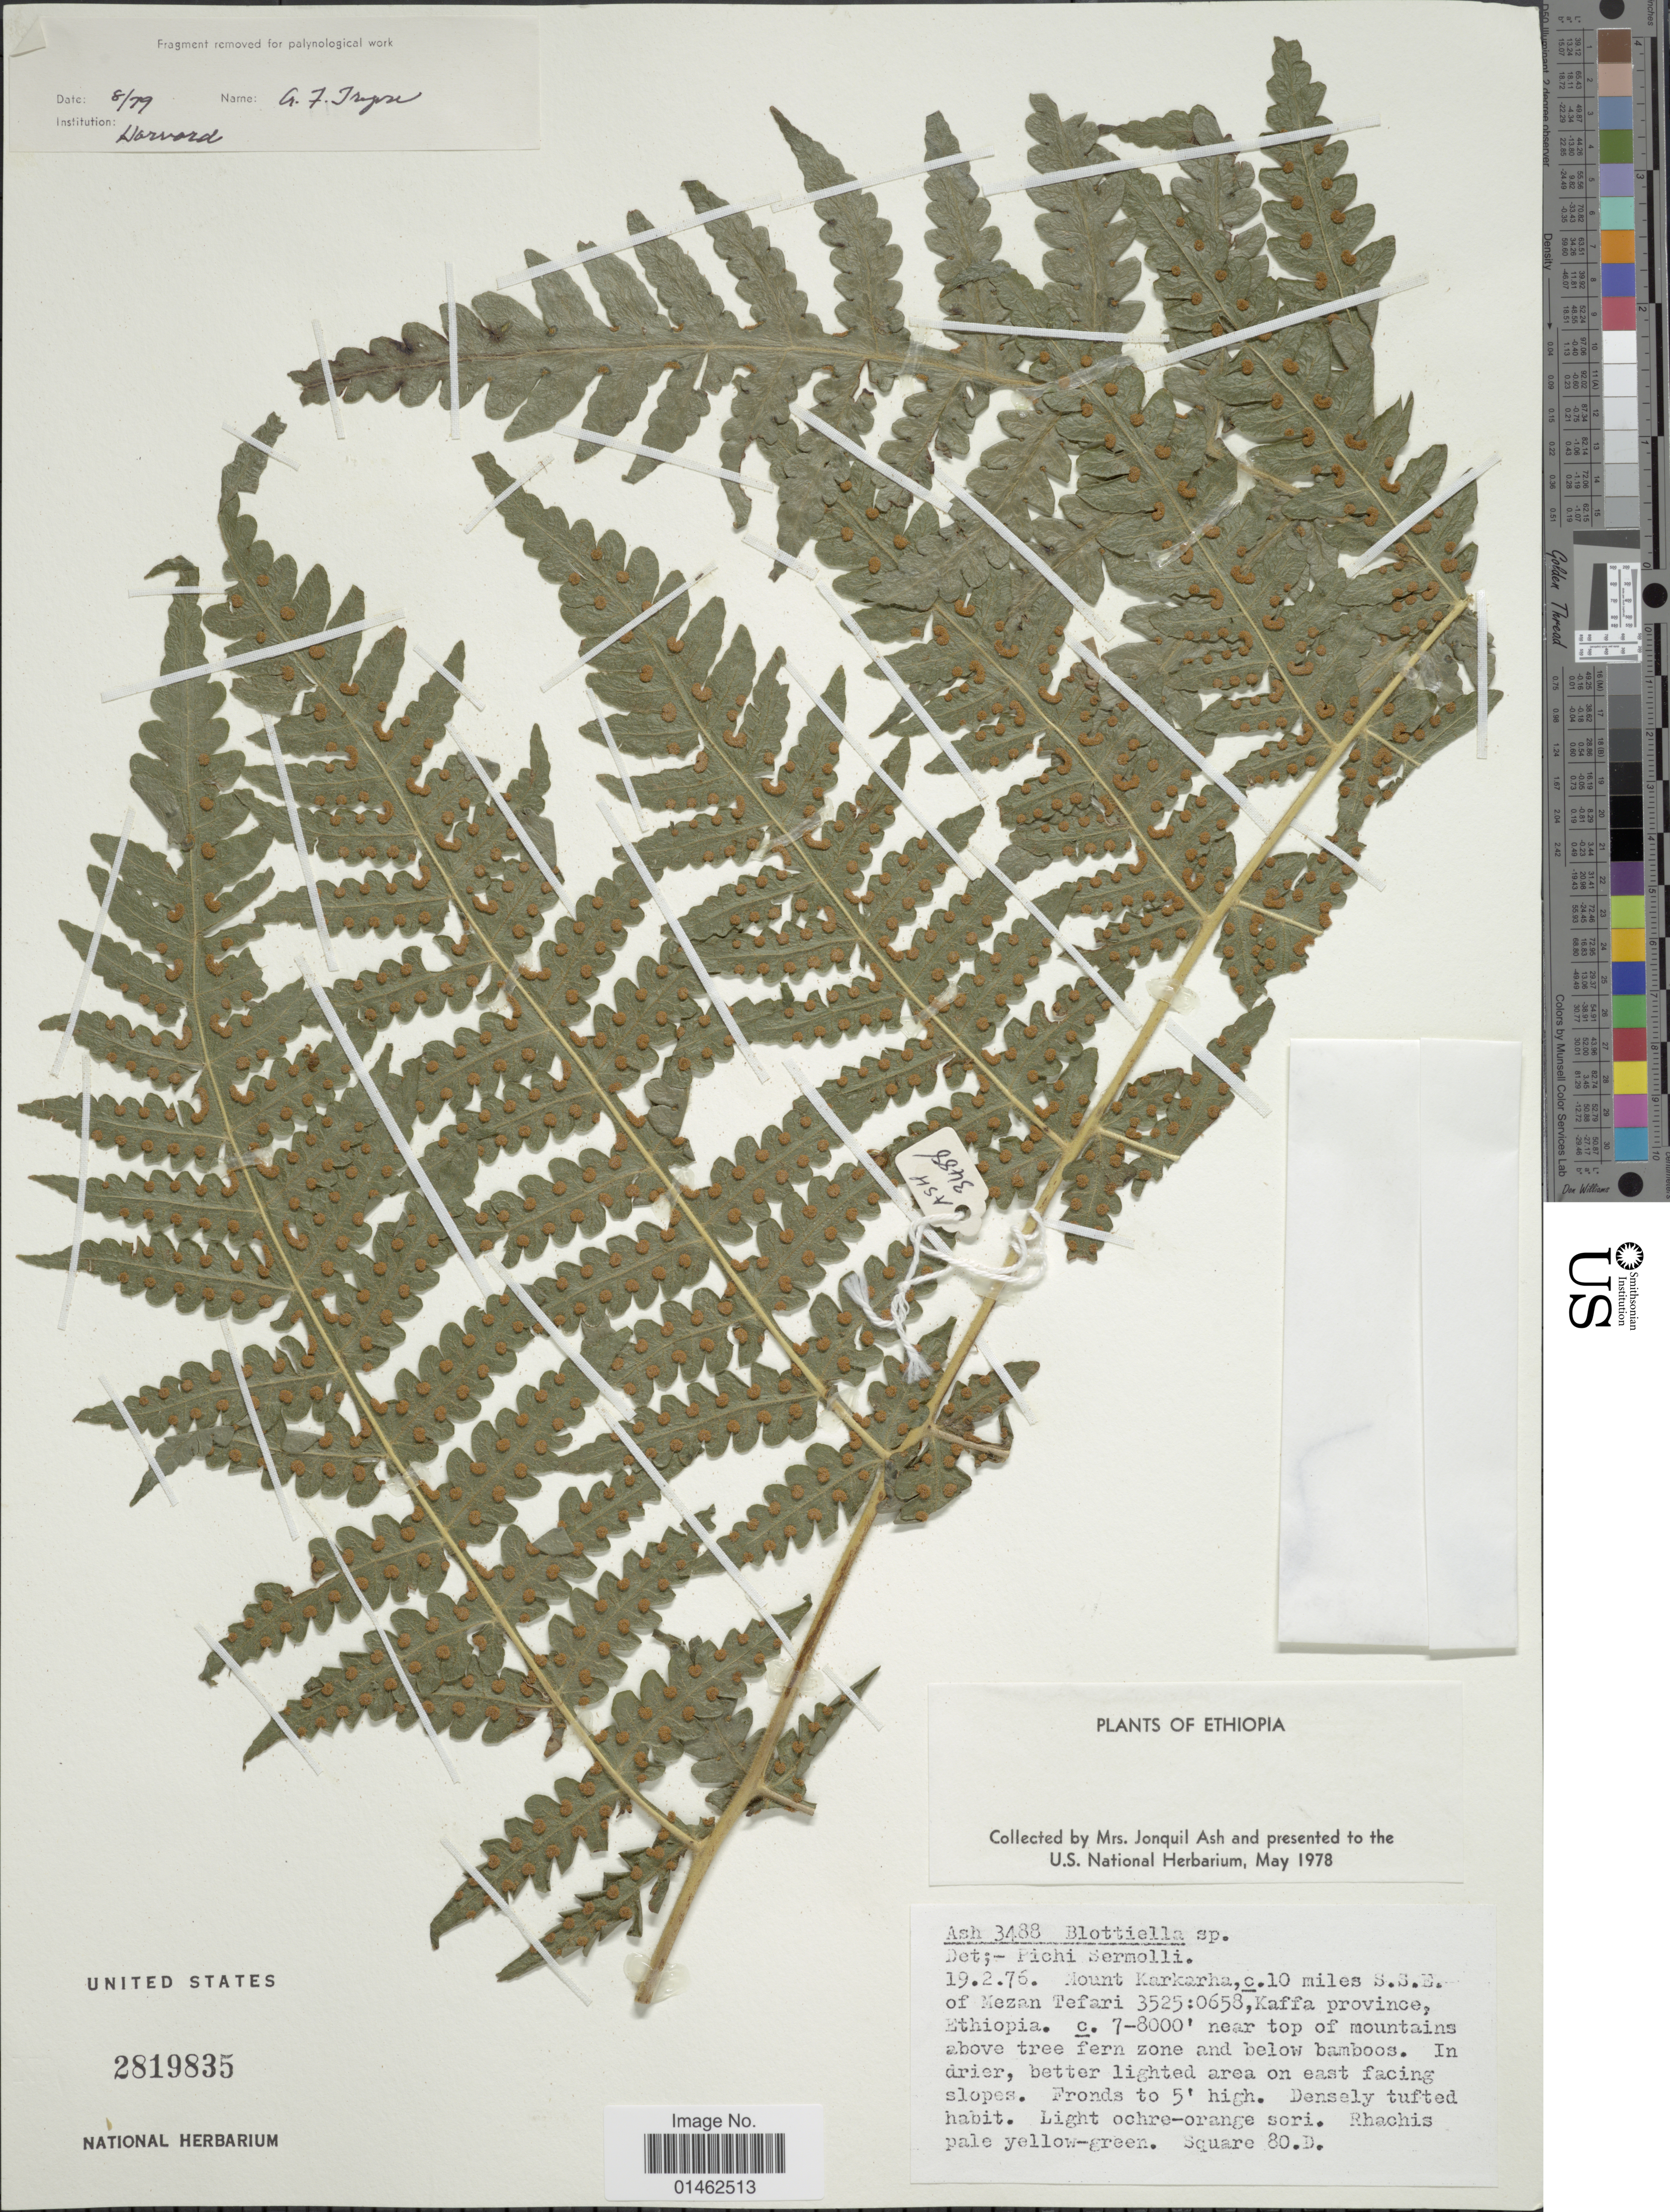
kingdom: Plantae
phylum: Tracheophyta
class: Polypodiopsida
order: Polypodiales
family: Dennstaedtiaceae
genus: Blotiella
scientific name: Blotiella sp.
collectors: -. Ash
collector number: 3488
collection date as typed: Transcribed d/m/y: 19/2/76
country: Ethiopia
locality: Mount Karkarha, c. 10 miles S.S.E. of Mezan Tefari, Kaffa province, near top of mountains above tree fern zone and below bamboos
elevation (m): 2134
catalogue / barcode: US 2819835